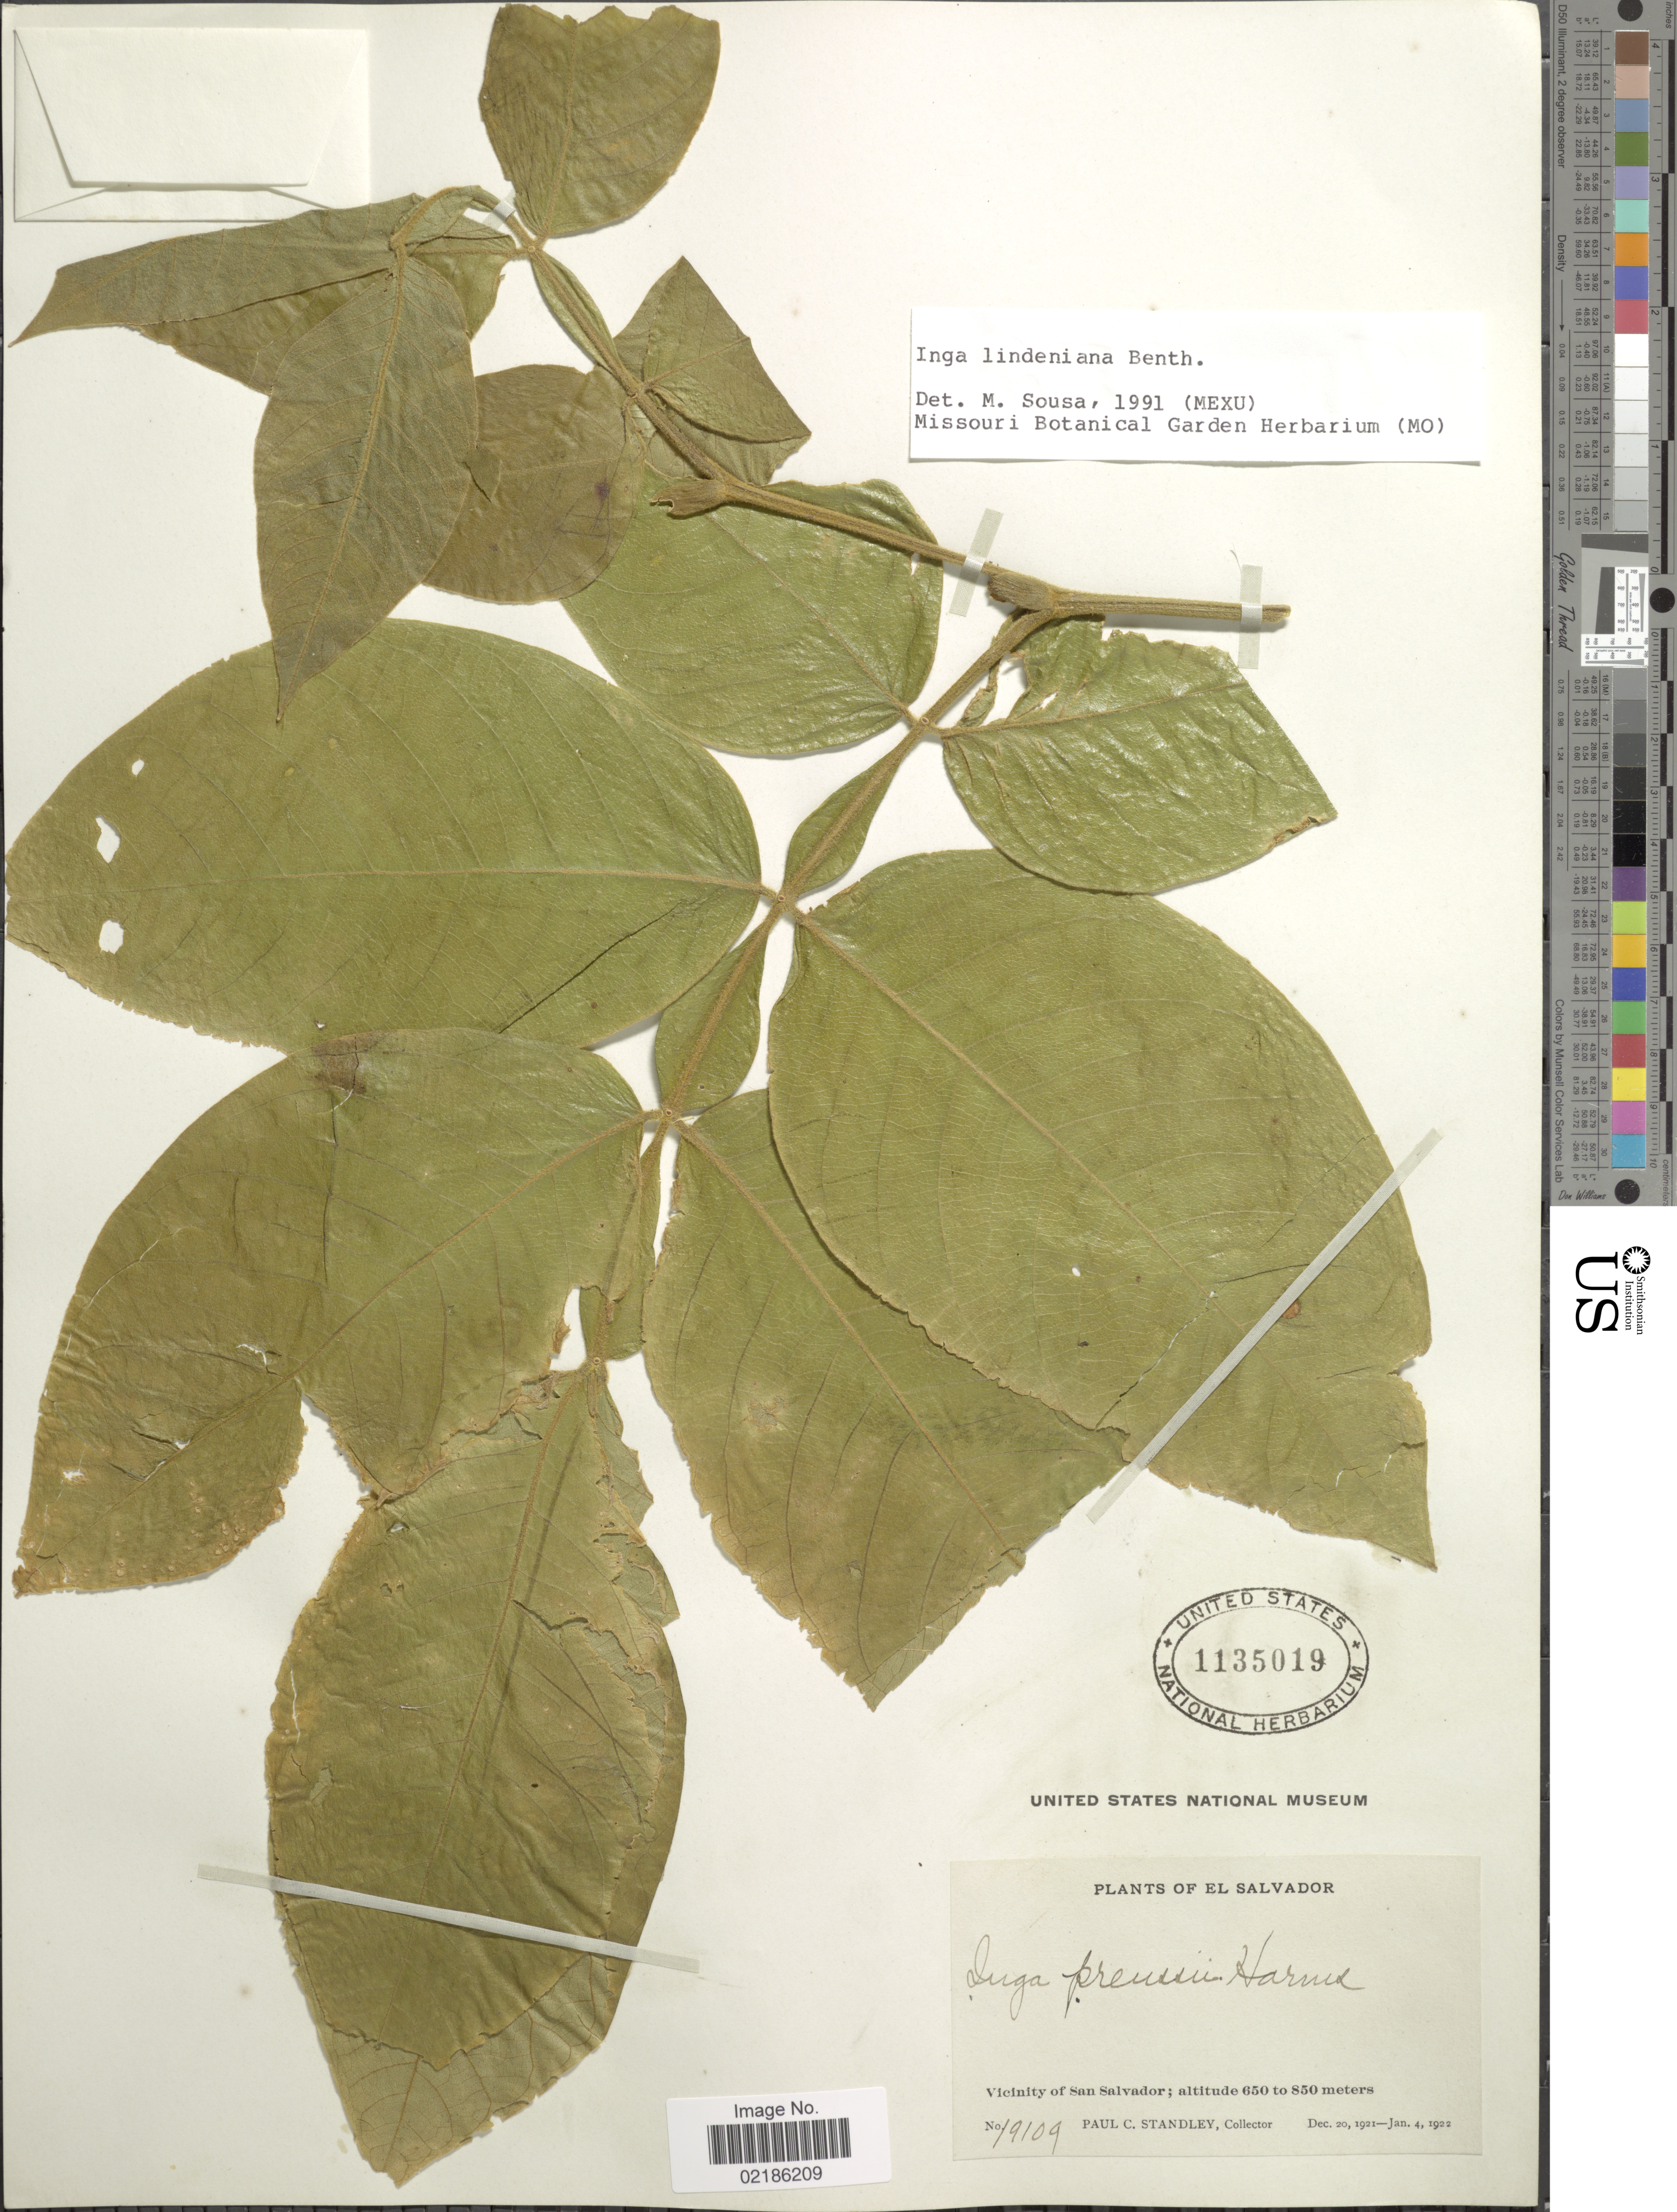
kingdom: Plantae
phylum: Tracheophyta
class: Magnoliopsida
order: Fabales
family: Fabaceae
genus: Inga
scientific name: Inga lindeniana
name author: Benth.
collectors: P. C. Standley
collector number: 19109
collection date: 1921-12-20/1922-01-04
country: El Salvador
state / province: San Salvador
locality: Vicinity of San Salvador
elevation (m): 650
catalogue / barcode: US 1135019